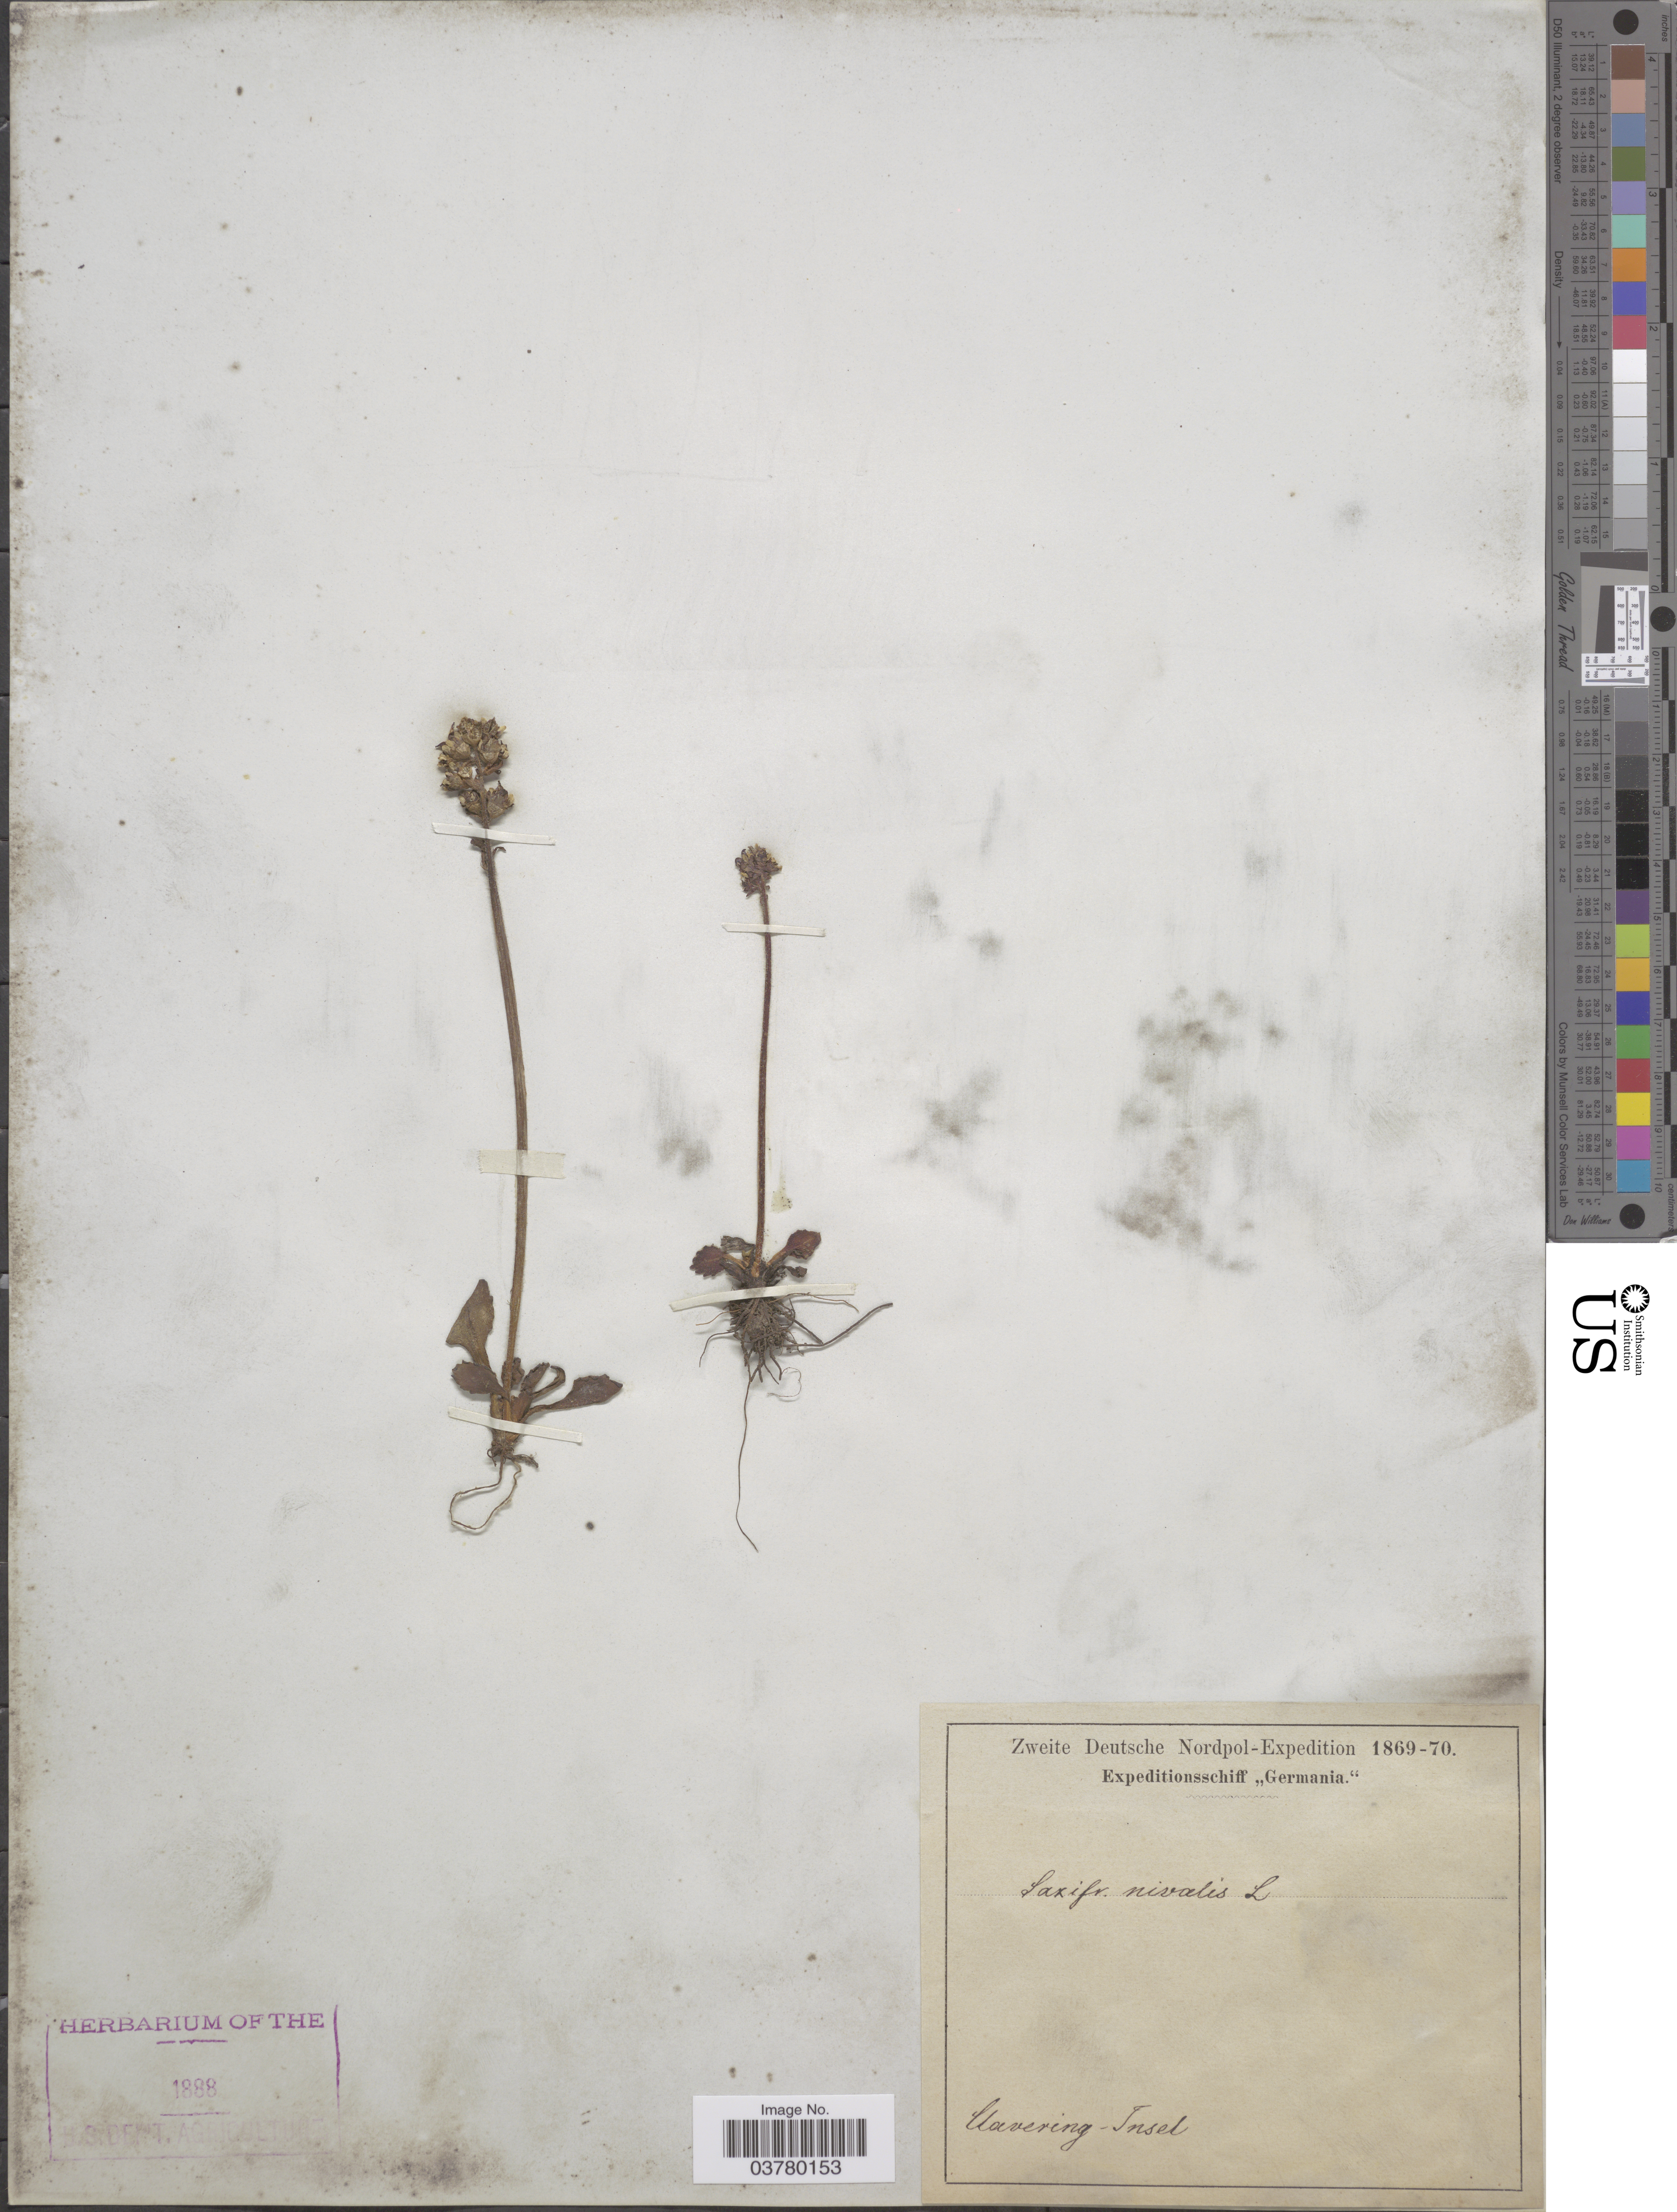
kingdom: Plantae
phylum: Tracheophyta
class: Magnoliopsida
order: Saxifragales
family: Saxifragaceae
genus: Micranthes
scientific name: Micranthes nivalis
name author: (L.) Small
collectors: Zweite Deutsche Nordpol-Expedition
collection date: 1869/1870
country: Greenland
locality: Expeditionsschiff "Germania." Clavering-Insel.